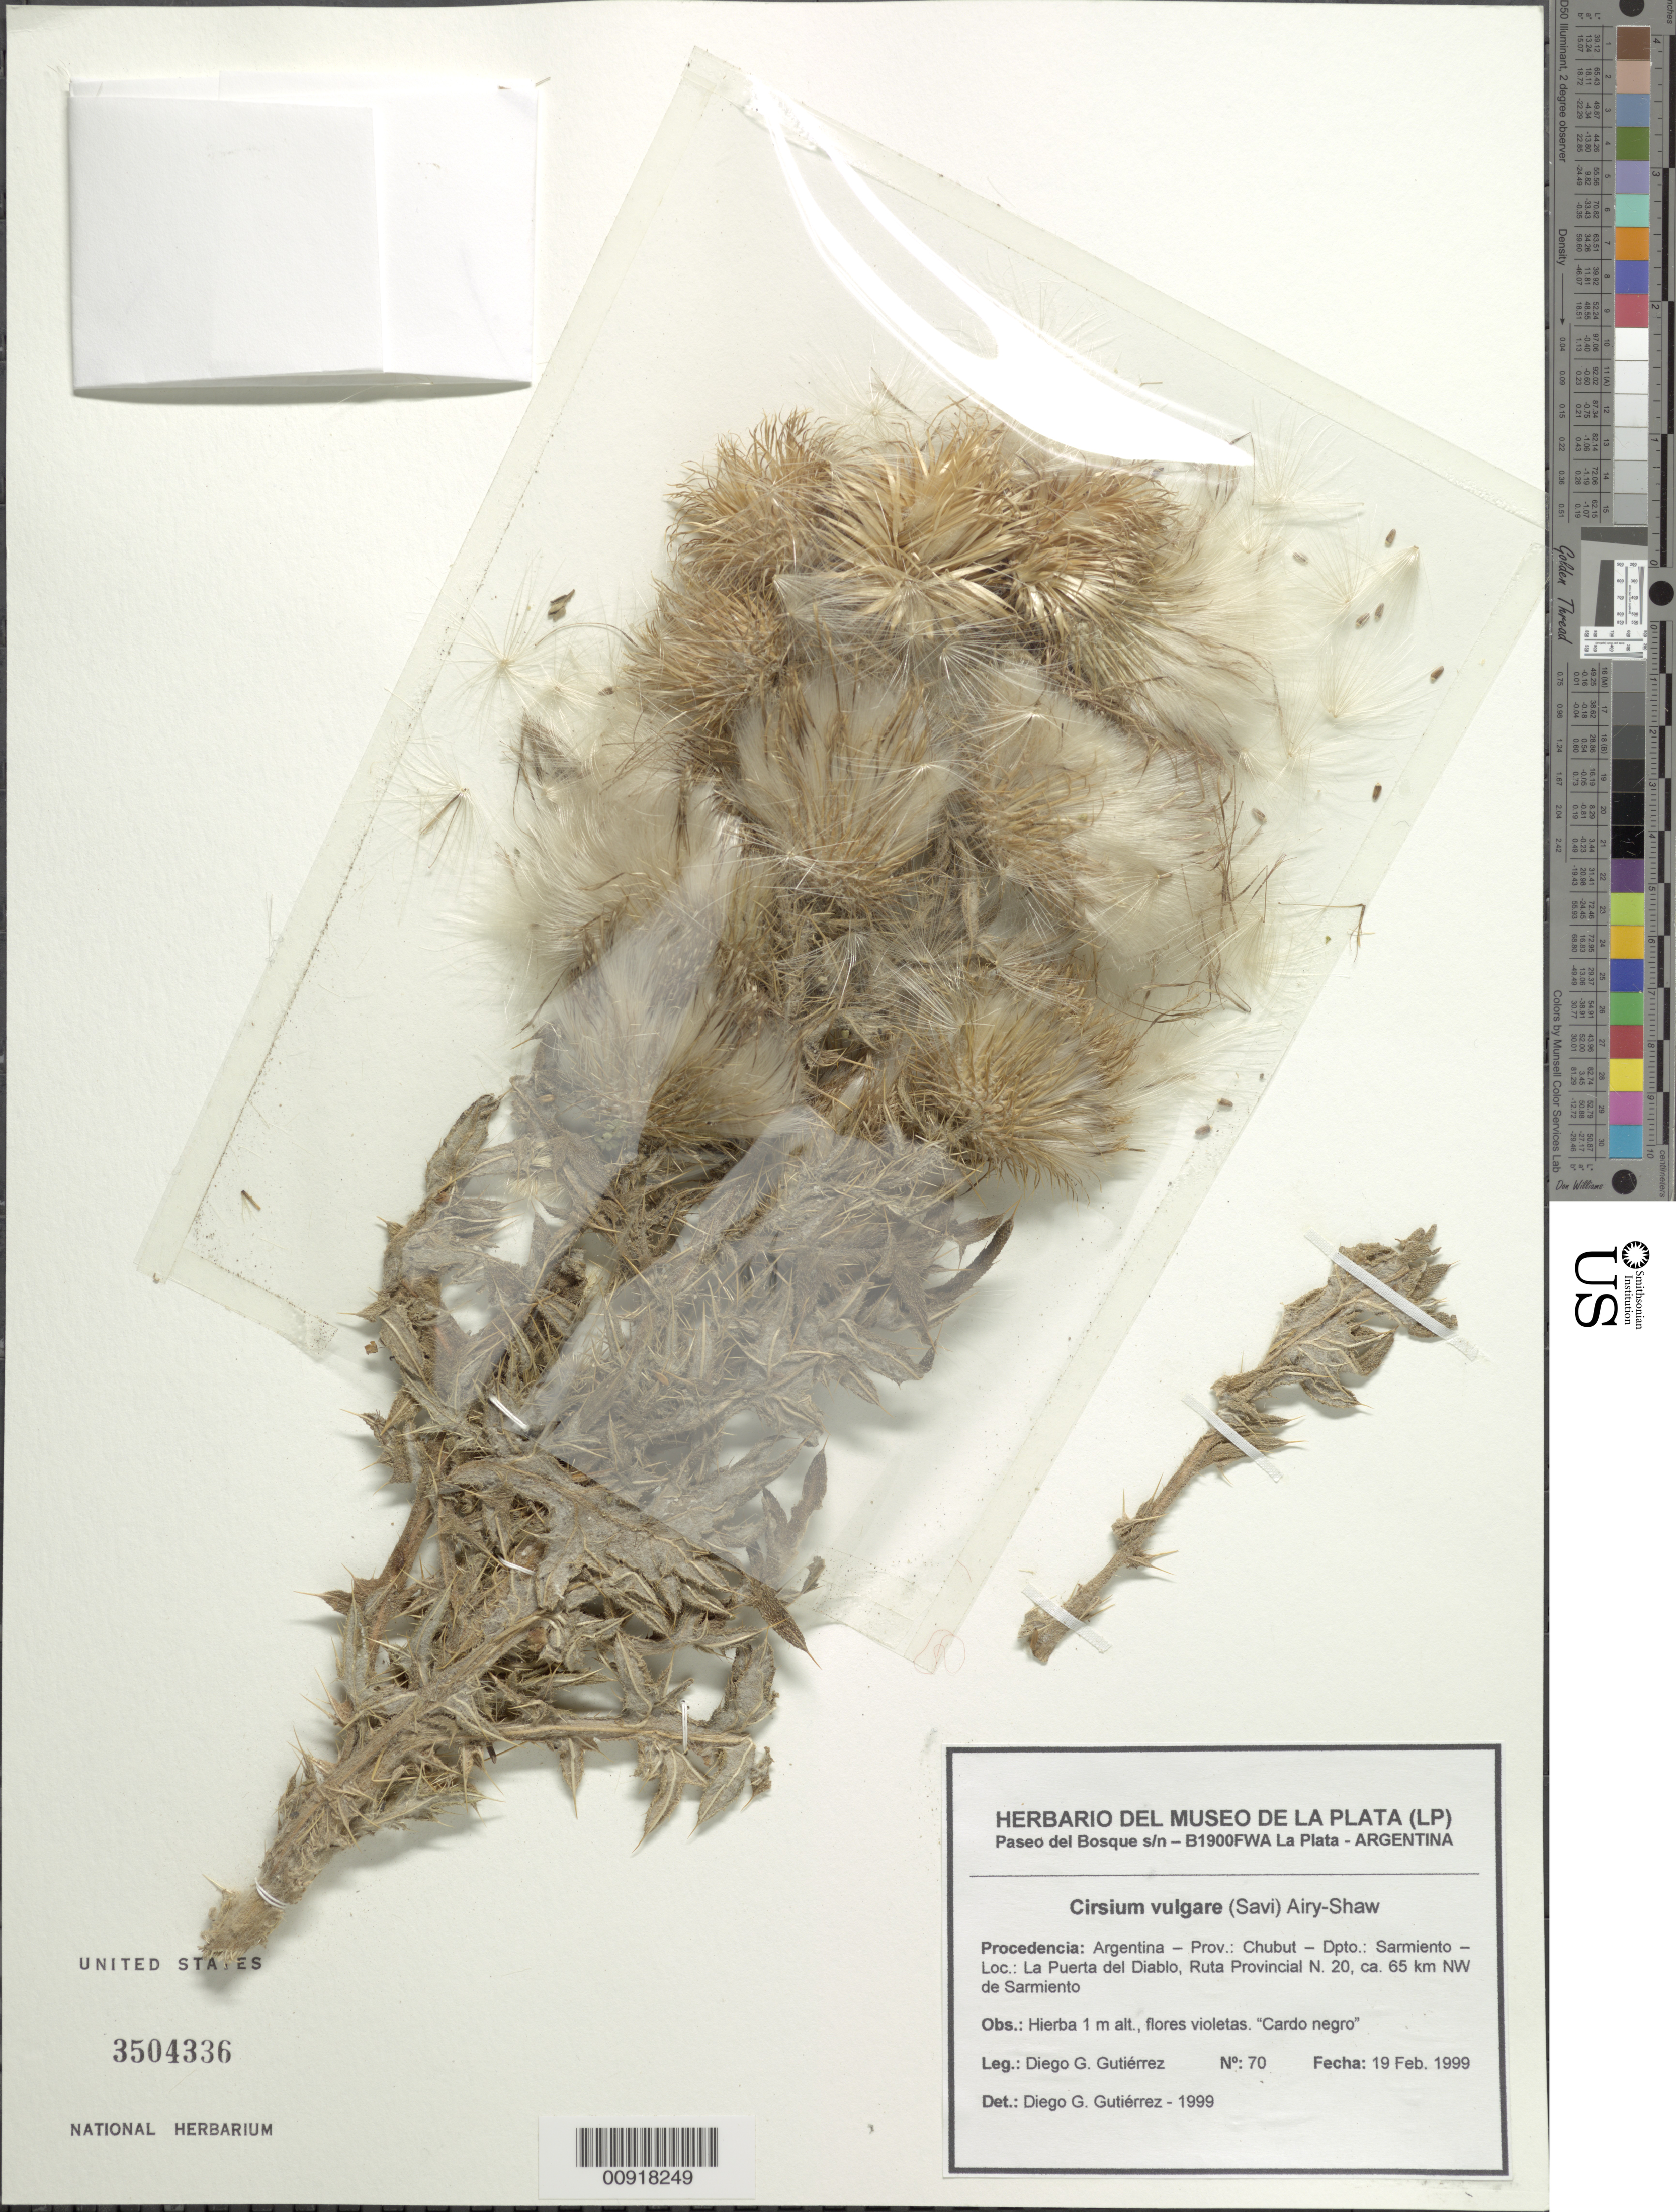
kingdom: Plantae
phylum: Tracheophyta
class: Magnoliopsida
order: Asterales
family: Asteraceae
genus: Cirsium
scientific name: Cirsium vulgare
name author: (Savi) Ten.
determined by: Gutierrez, D. G.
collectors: D. G. Gutiérrez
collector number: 70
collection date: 1999-02-19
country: Argentina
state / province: Chubut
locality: Dpto. Sarmiento, La Puerto del Diablo, Ruta Provincial No. 20, ca. 65 km NW de Sarmiento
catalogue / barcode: US 3504336